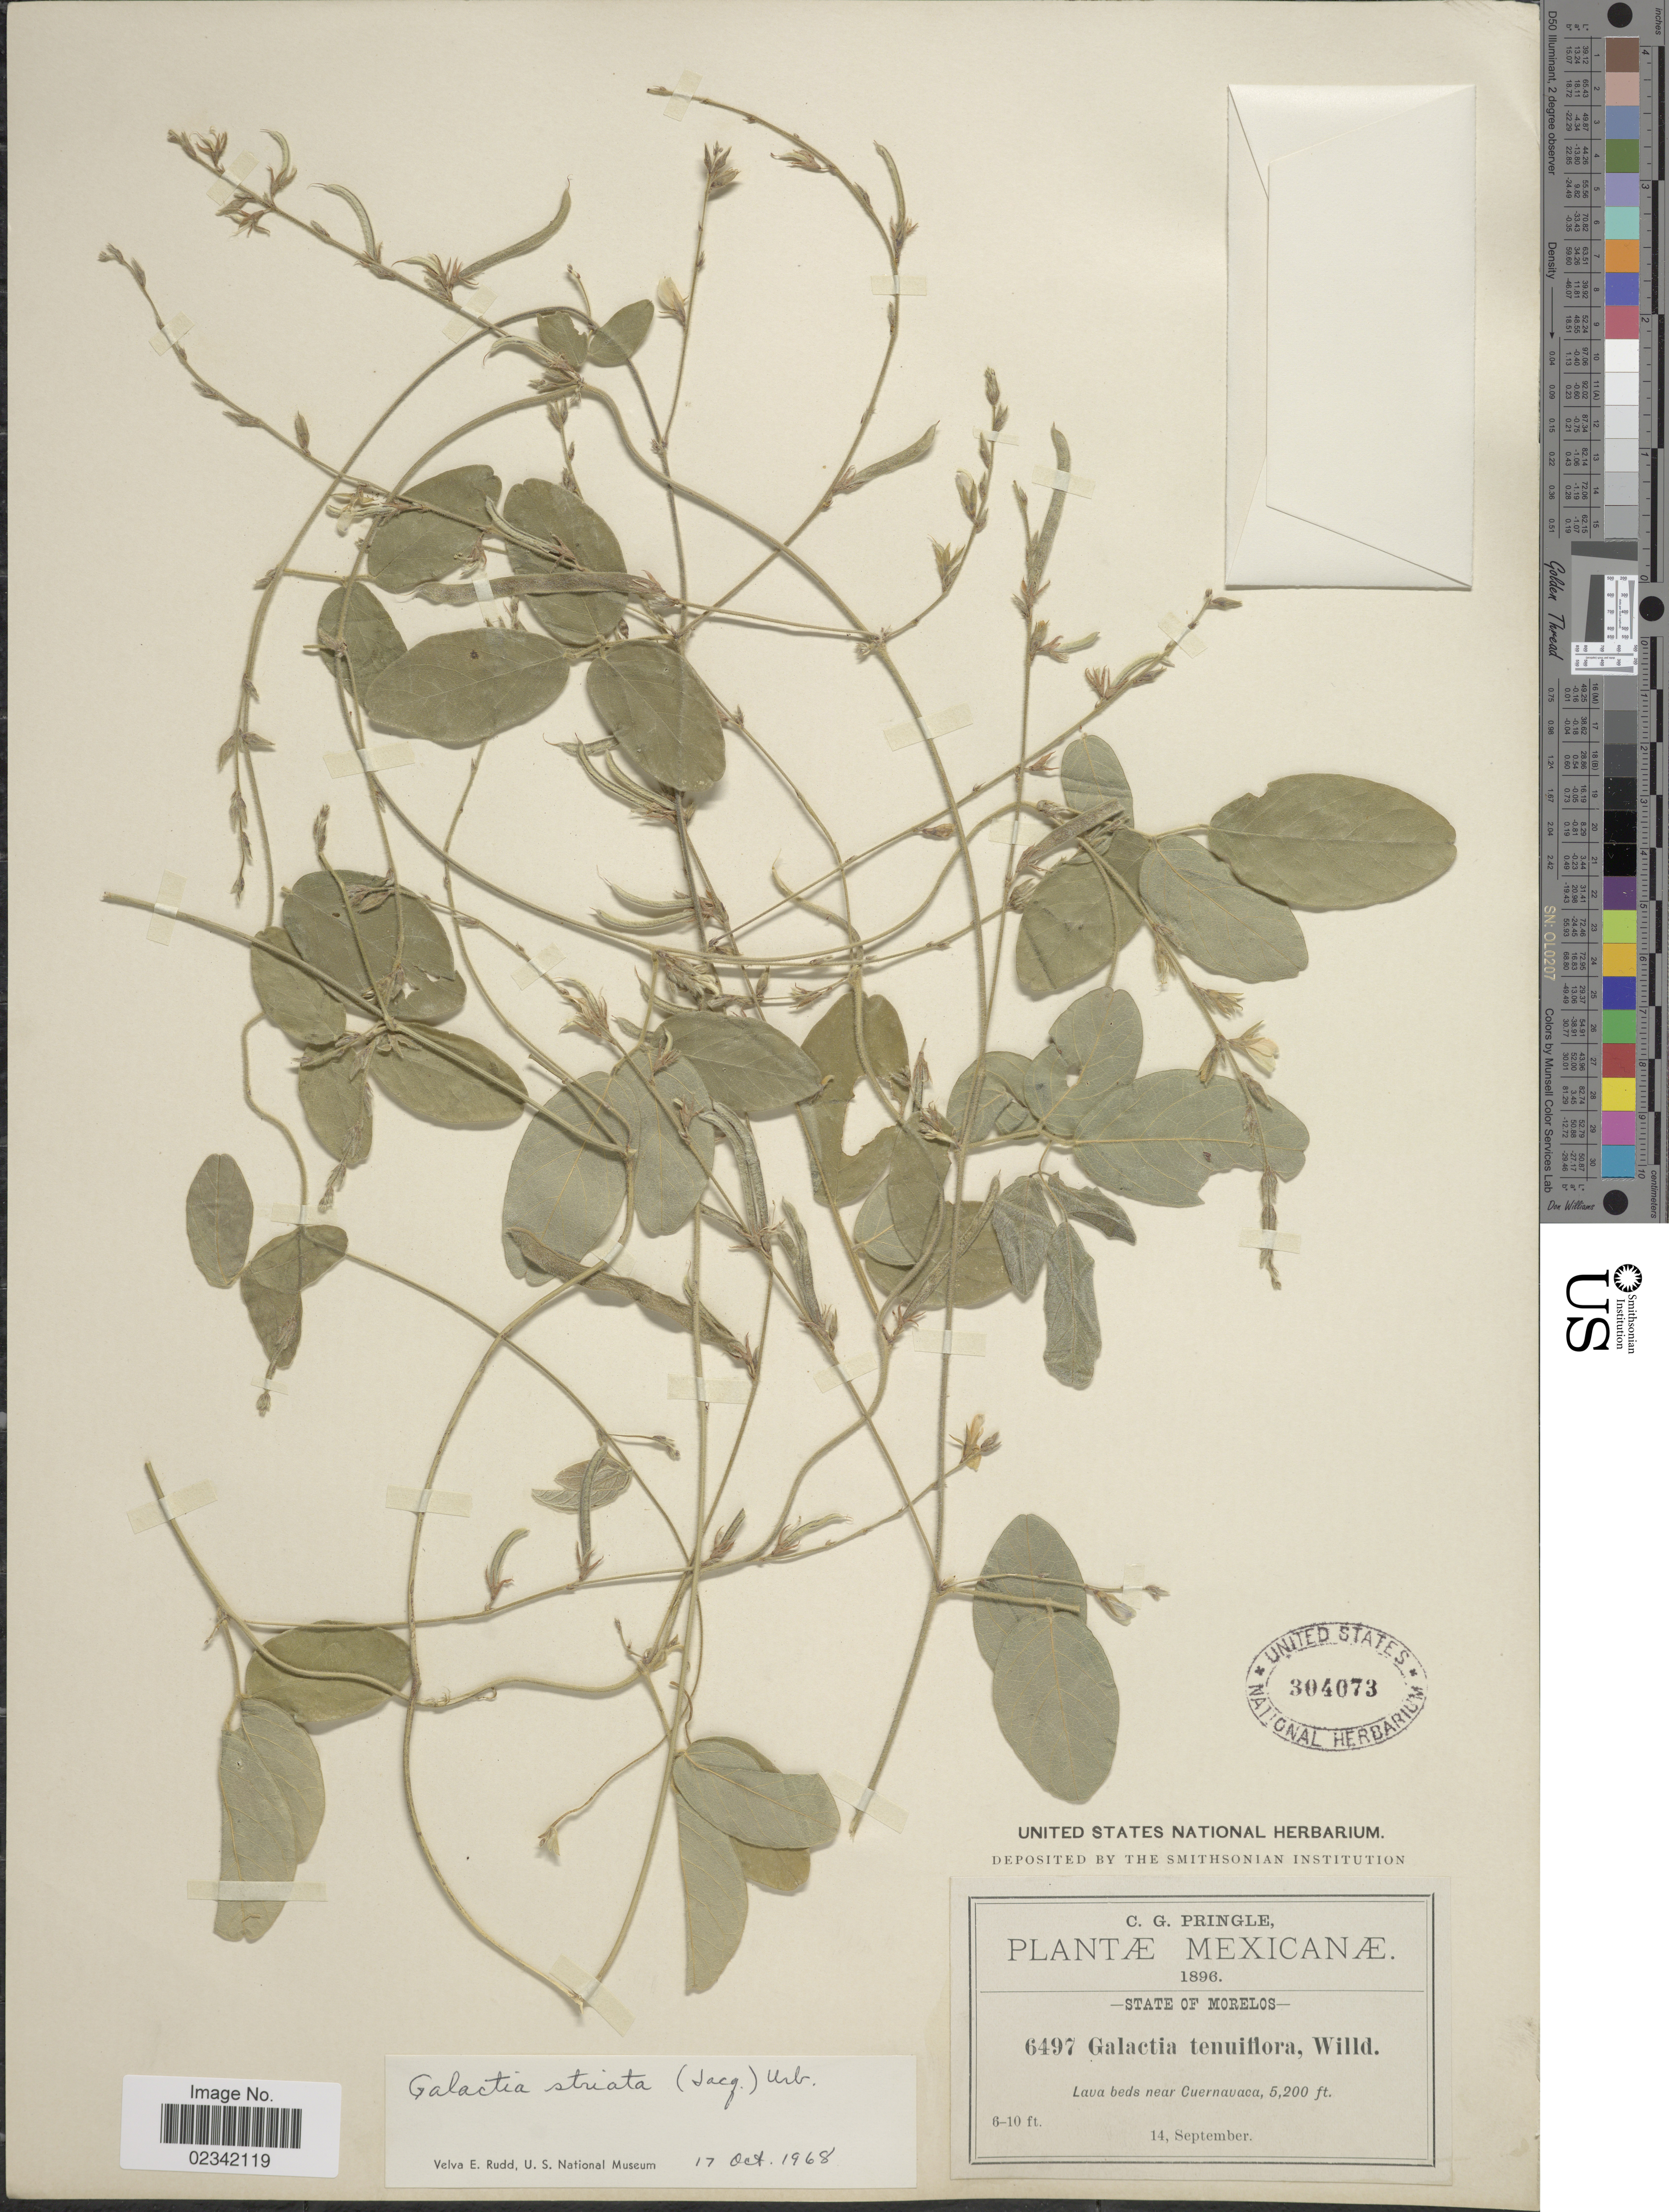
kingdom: Plantae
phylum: Tracheophyta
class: Magnoliopsida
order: Fabales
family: Fabaceae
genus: Galactia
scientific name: Galactia striata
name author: (Jacq.) Urb.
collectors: C. G. Pringle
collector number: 6497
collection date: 1896-09-14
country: Mexico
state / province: Morelos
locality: State of Morelos, Lava beds near Cuernavaca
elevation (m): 1585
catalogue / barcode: US 304073